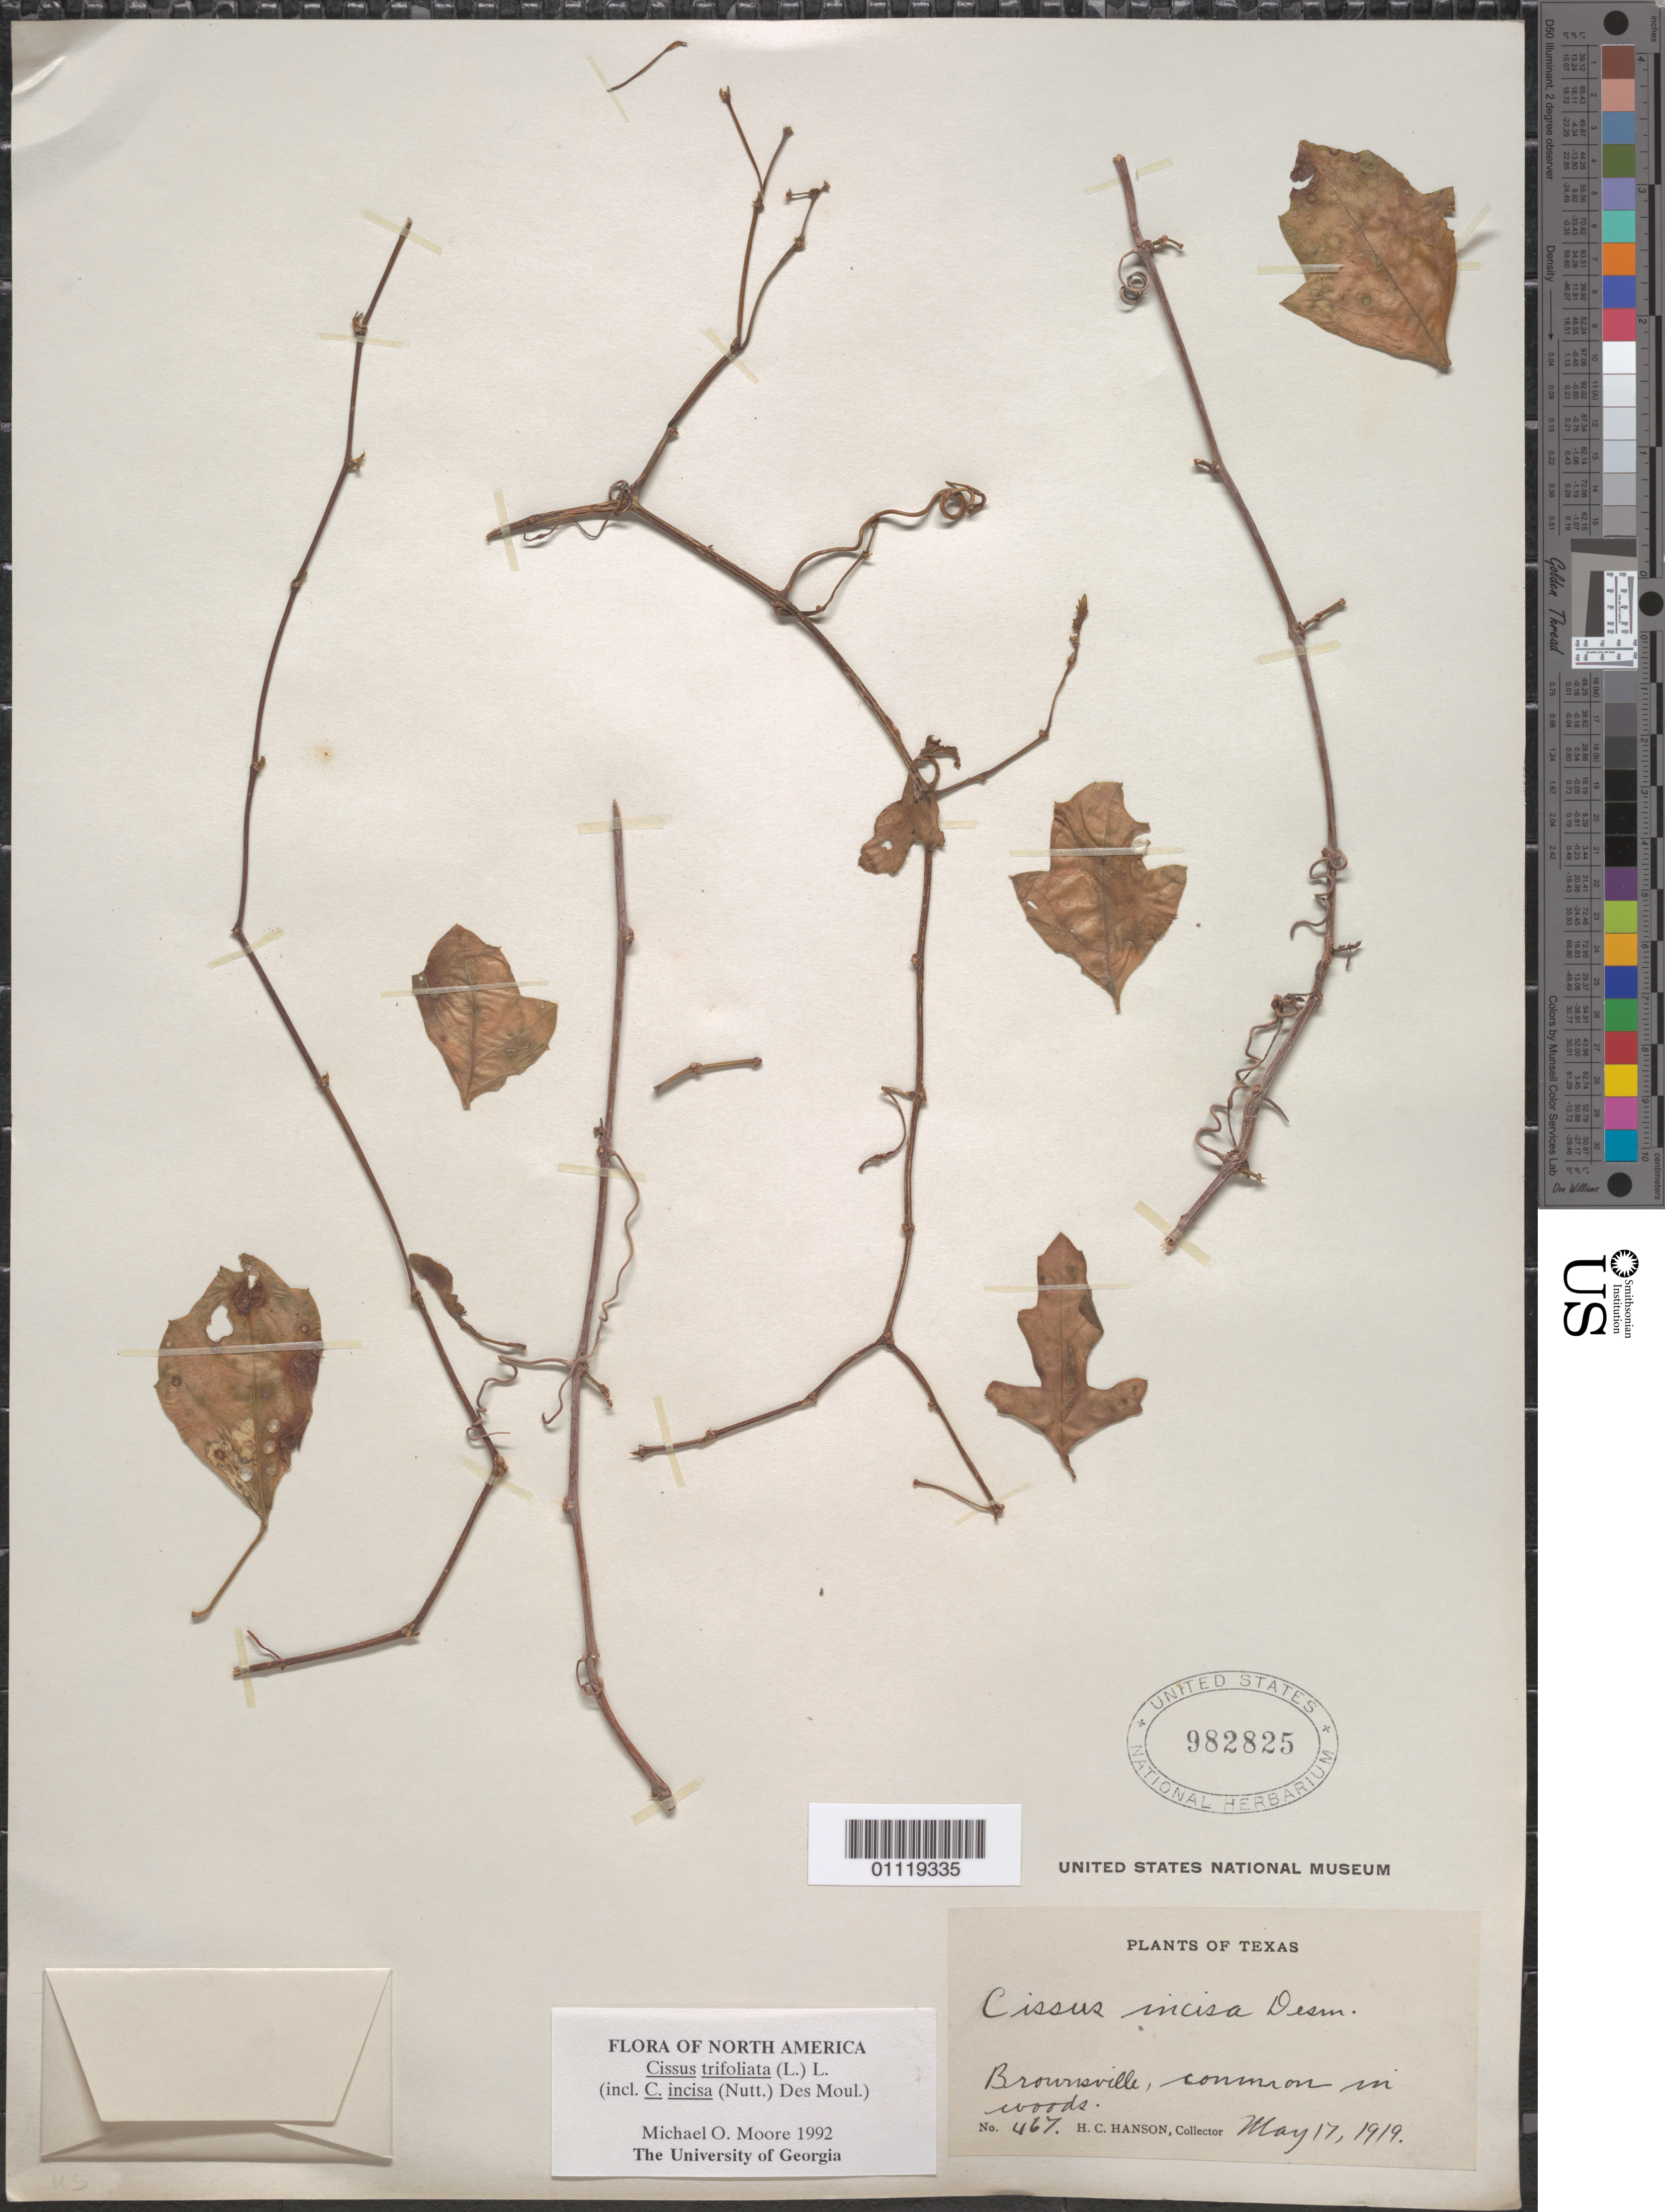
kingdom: Plantae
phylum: Tracheophyta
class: Magnoliopsida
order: Vitales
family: Vitaceae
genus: Cissus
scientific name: Cissus trifoliata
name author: (L.) L.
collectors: H. Hanson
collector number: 467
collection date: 1919-05-17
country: United States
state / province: Texas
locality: Brownsville.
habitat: In woods.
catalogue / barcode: US 982825